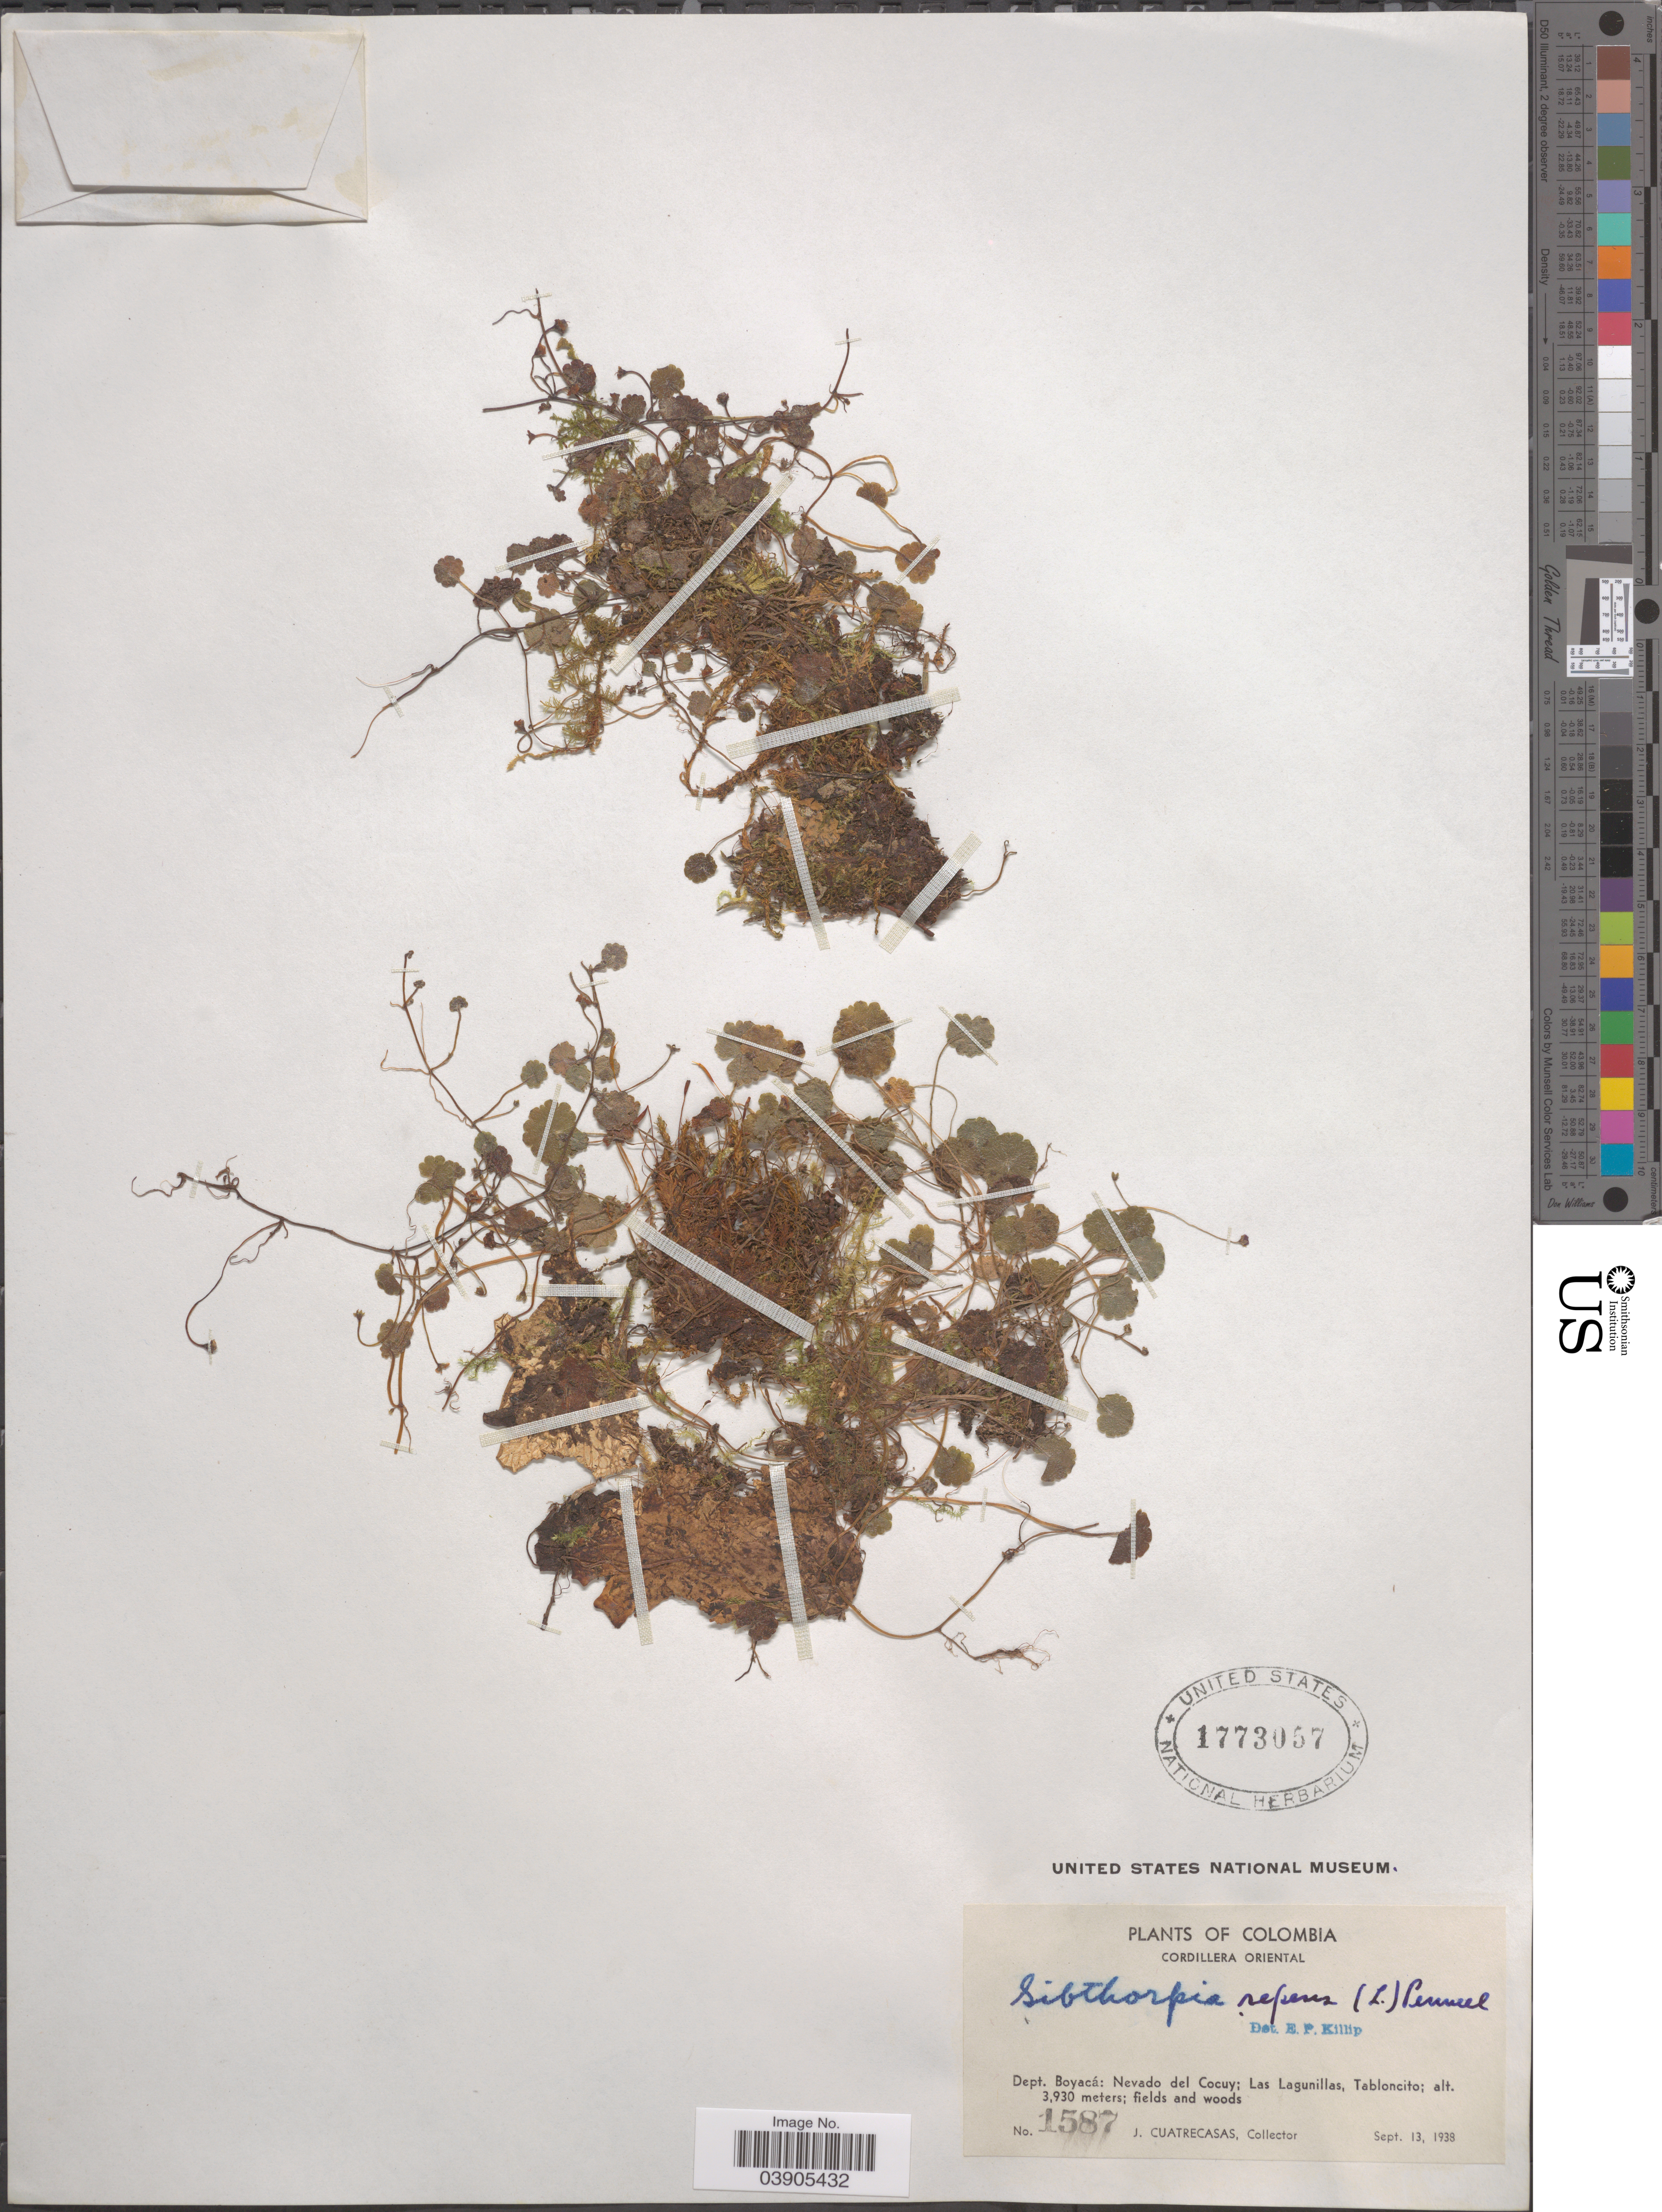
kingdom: Plantae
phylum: Tracheophyta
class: Magnoliopsida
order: Lamiales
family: Plantaginaceae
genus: Sibthorpia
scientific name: Sibthorpia repens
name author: (L.) Kuntze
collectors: J. Cuatrecasas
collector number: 1587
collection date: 1938-09-13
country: Colombia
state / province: Boyacá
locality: Cordillera Oriental. Dept. Boyacá: Nevado del Cocuy; Las Lagunillas, Tabloncito.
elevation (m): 3930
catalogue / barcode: US 1773057